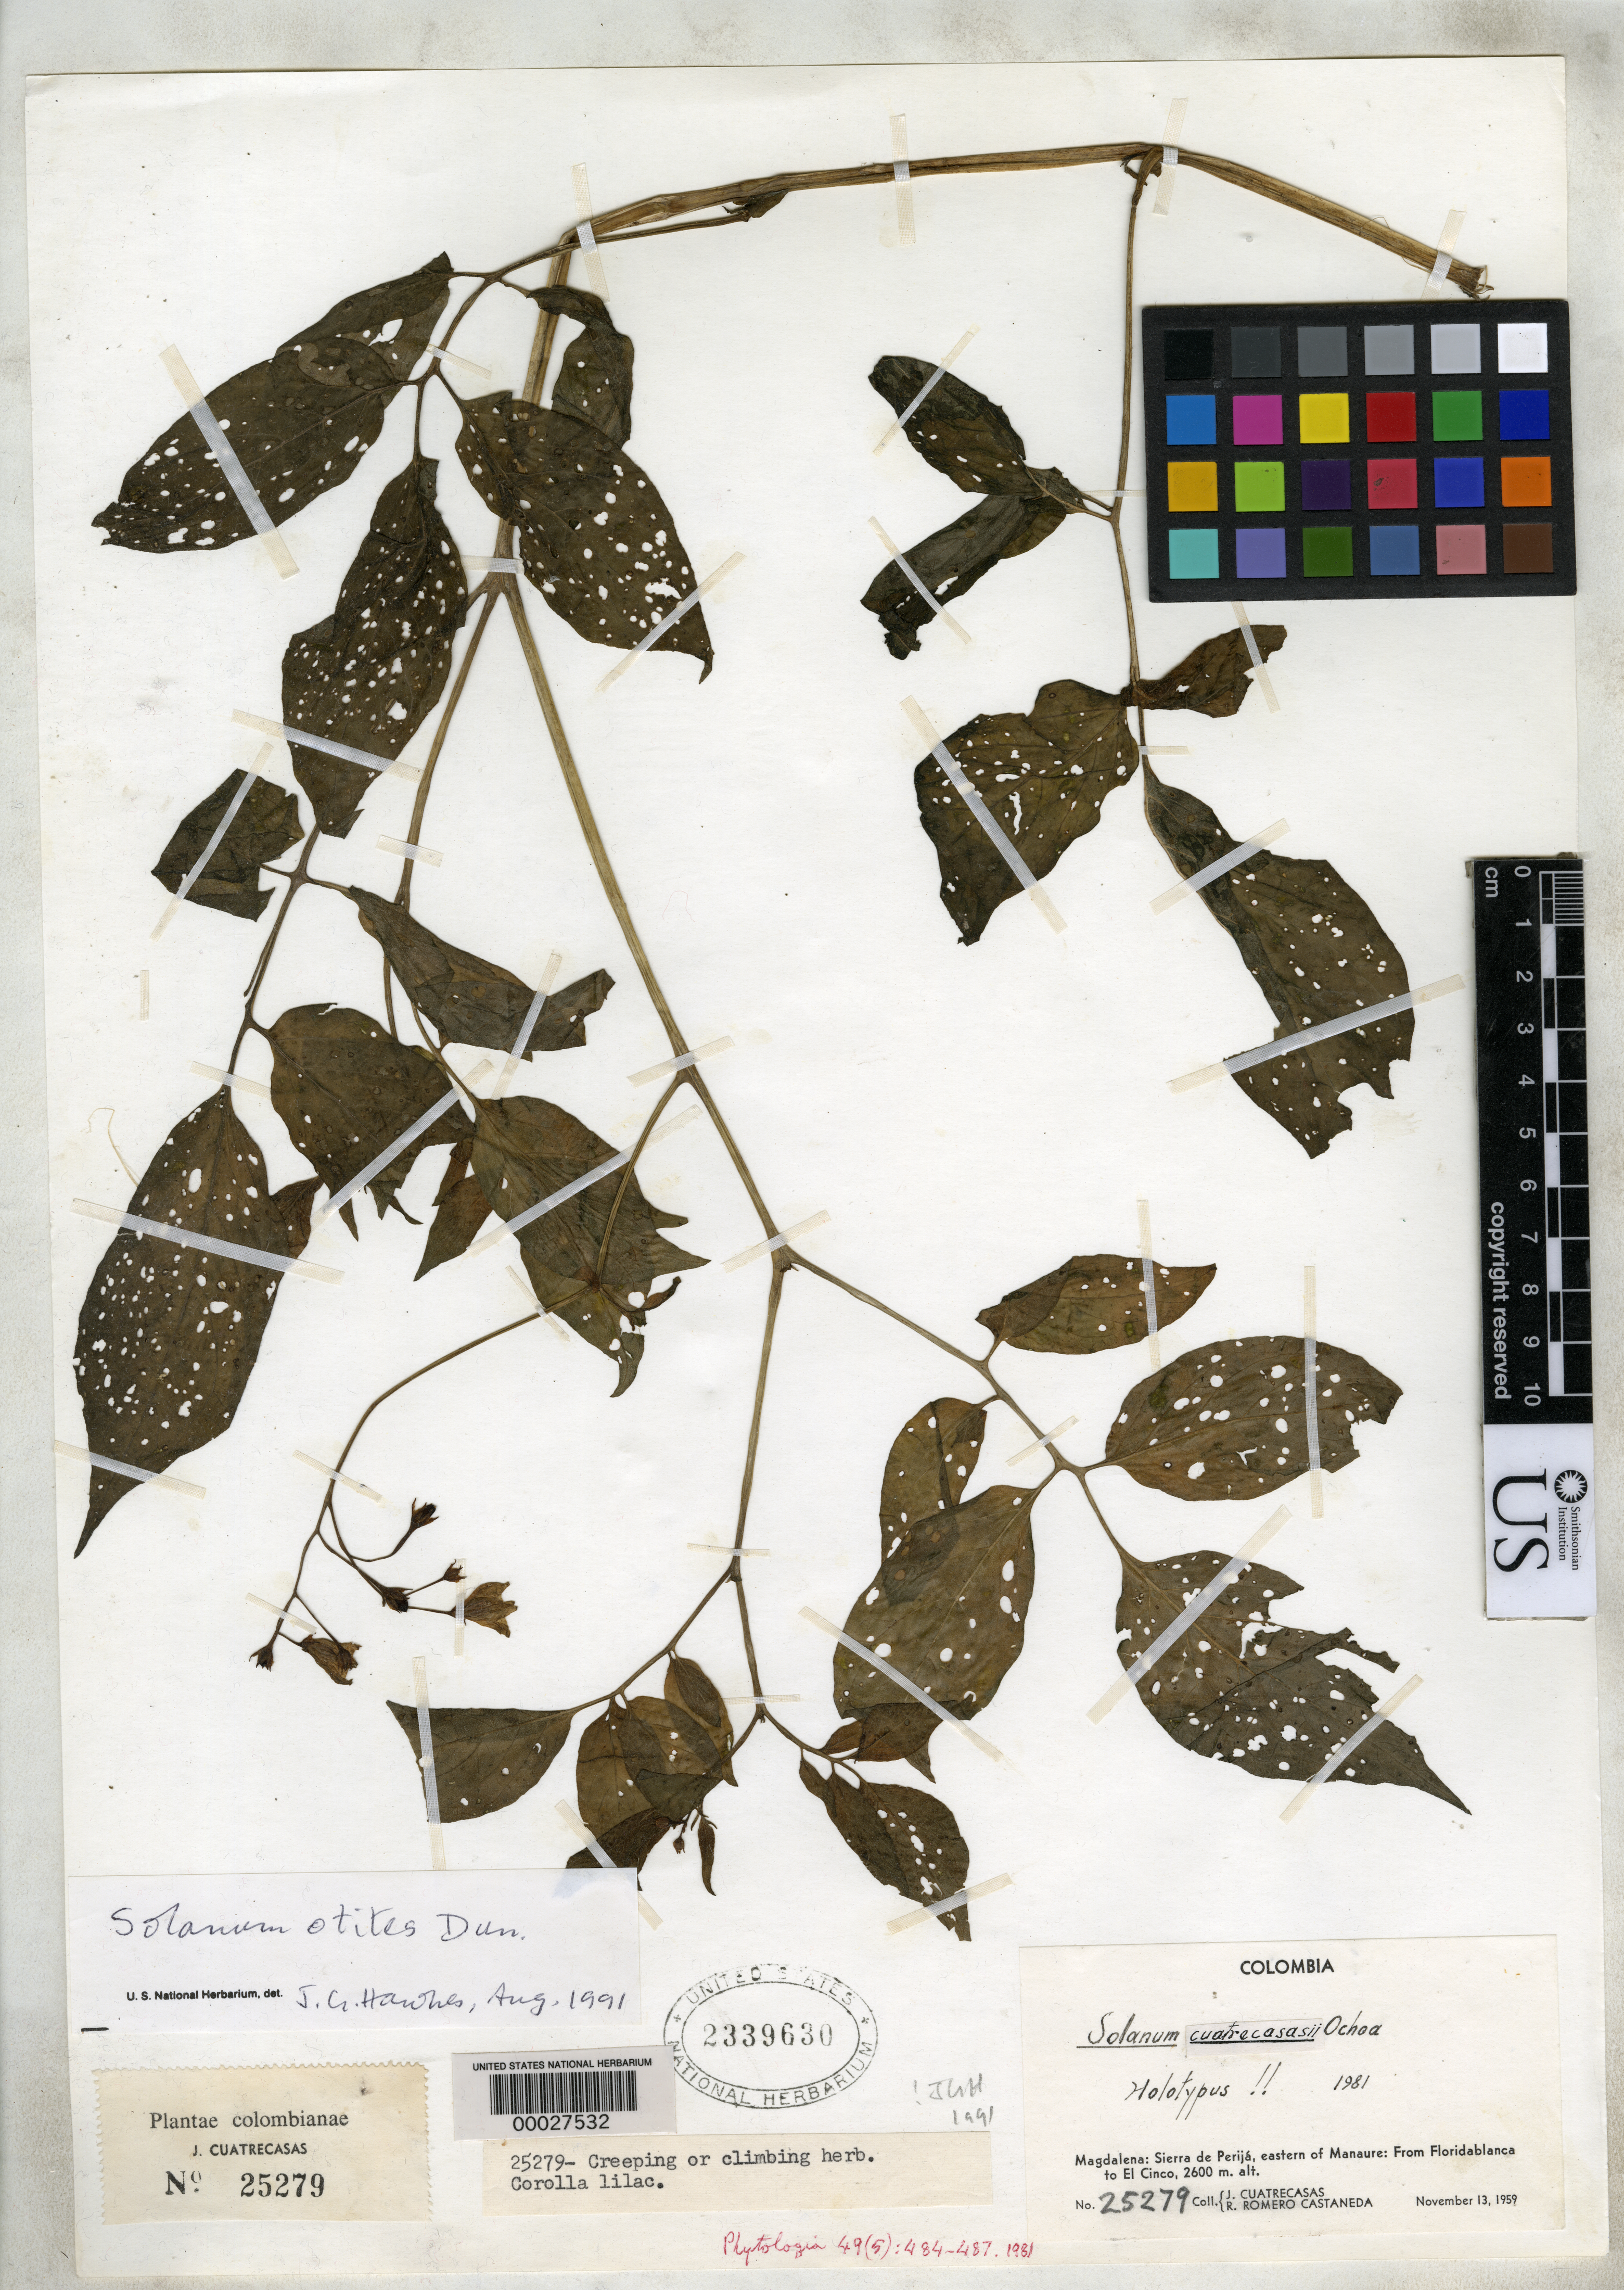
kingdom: Plantae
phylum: Tracheophyta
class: Magnoliopsida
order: Solanales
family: Solanaceae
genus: Solanum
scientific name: Solanum cuatrecasasii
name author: Ochoa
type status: Holotype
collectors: J. Cuatrecasas & R. Romero Castañeda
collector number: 25279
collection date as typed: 13 Nov 1959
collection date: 1959-11-13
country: Colombia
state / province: Magdalena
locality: Sierra de Perija, E of Manaure, from Florida Blanca to El Cino.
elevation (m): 2600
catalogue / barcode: US 2339630